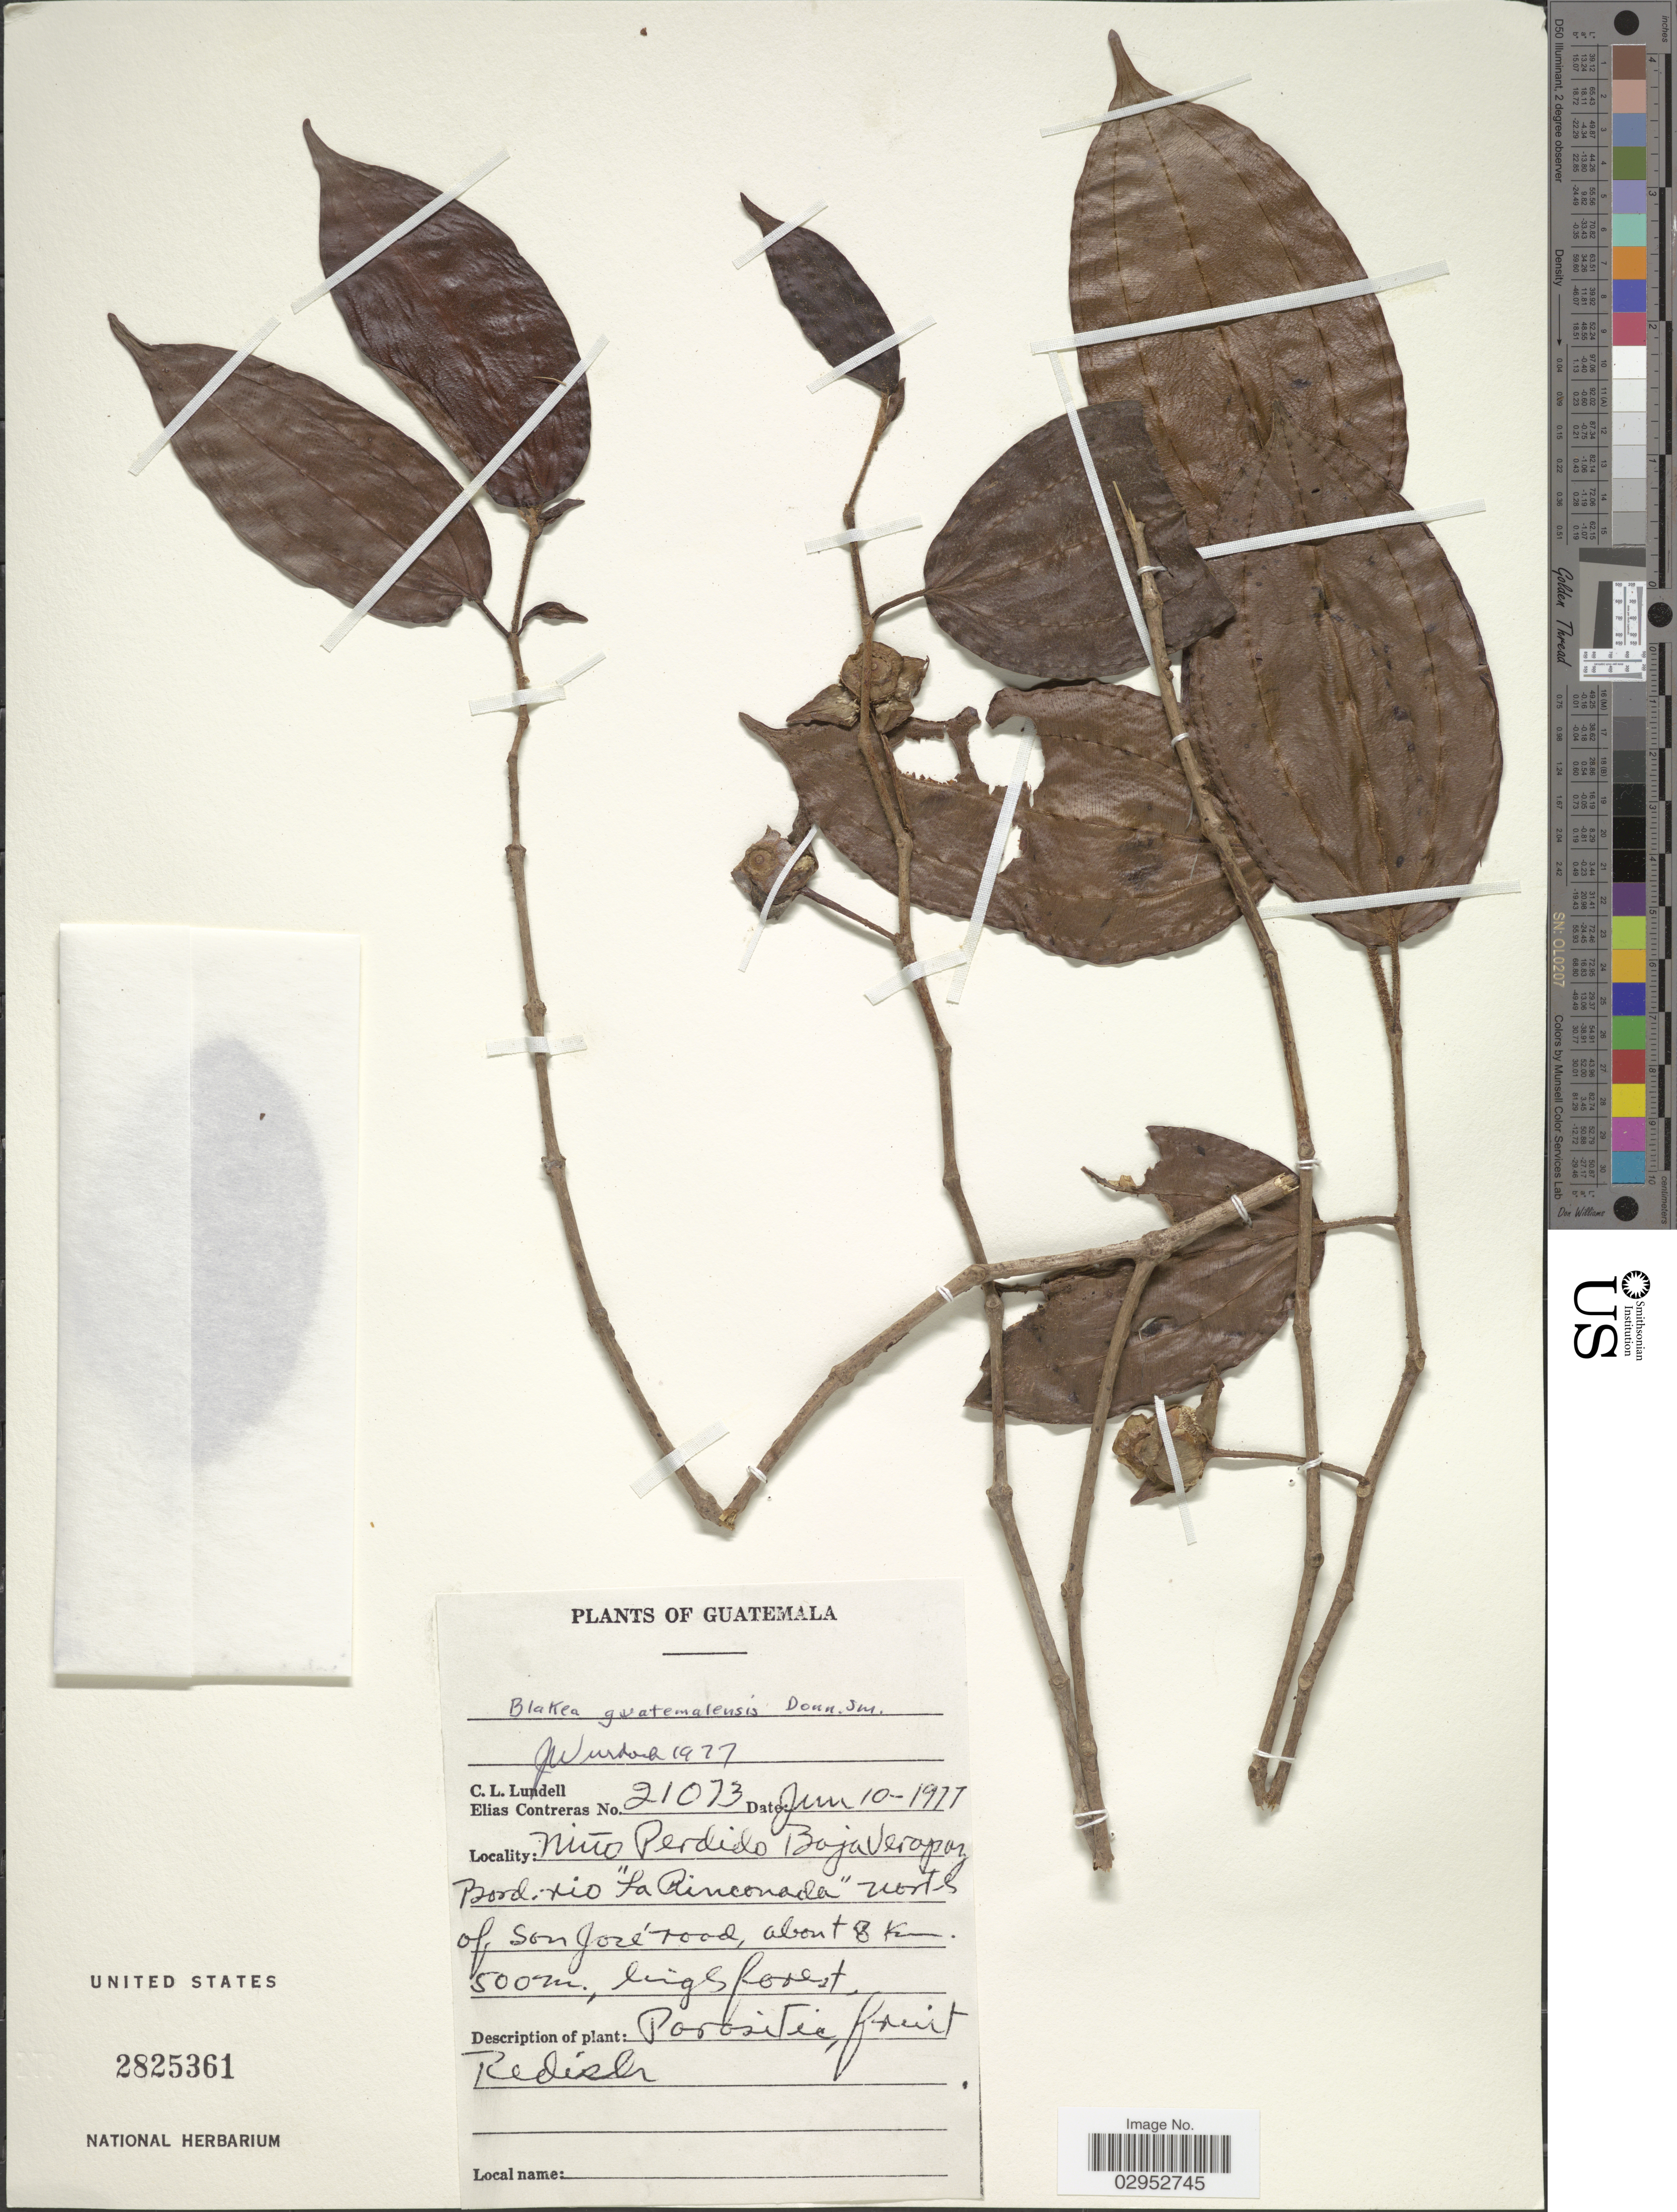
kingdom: Plantae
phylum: Tracheophyta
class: Magnoliopsida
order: Myrtales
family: Melastomataceae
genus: Blakea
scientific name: Blakea guatemalensis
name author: Donn. Sm.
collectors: C. L. Lundell & E. Contreras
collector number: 21073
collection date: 1977-06-10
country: Guatemala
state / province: Baja Verapaz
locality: Niño Perdido. Baja Verapaz. Bord rio "La Rinconada" north of San José road, about 8 km.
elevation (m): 500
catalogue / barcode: US 2825361